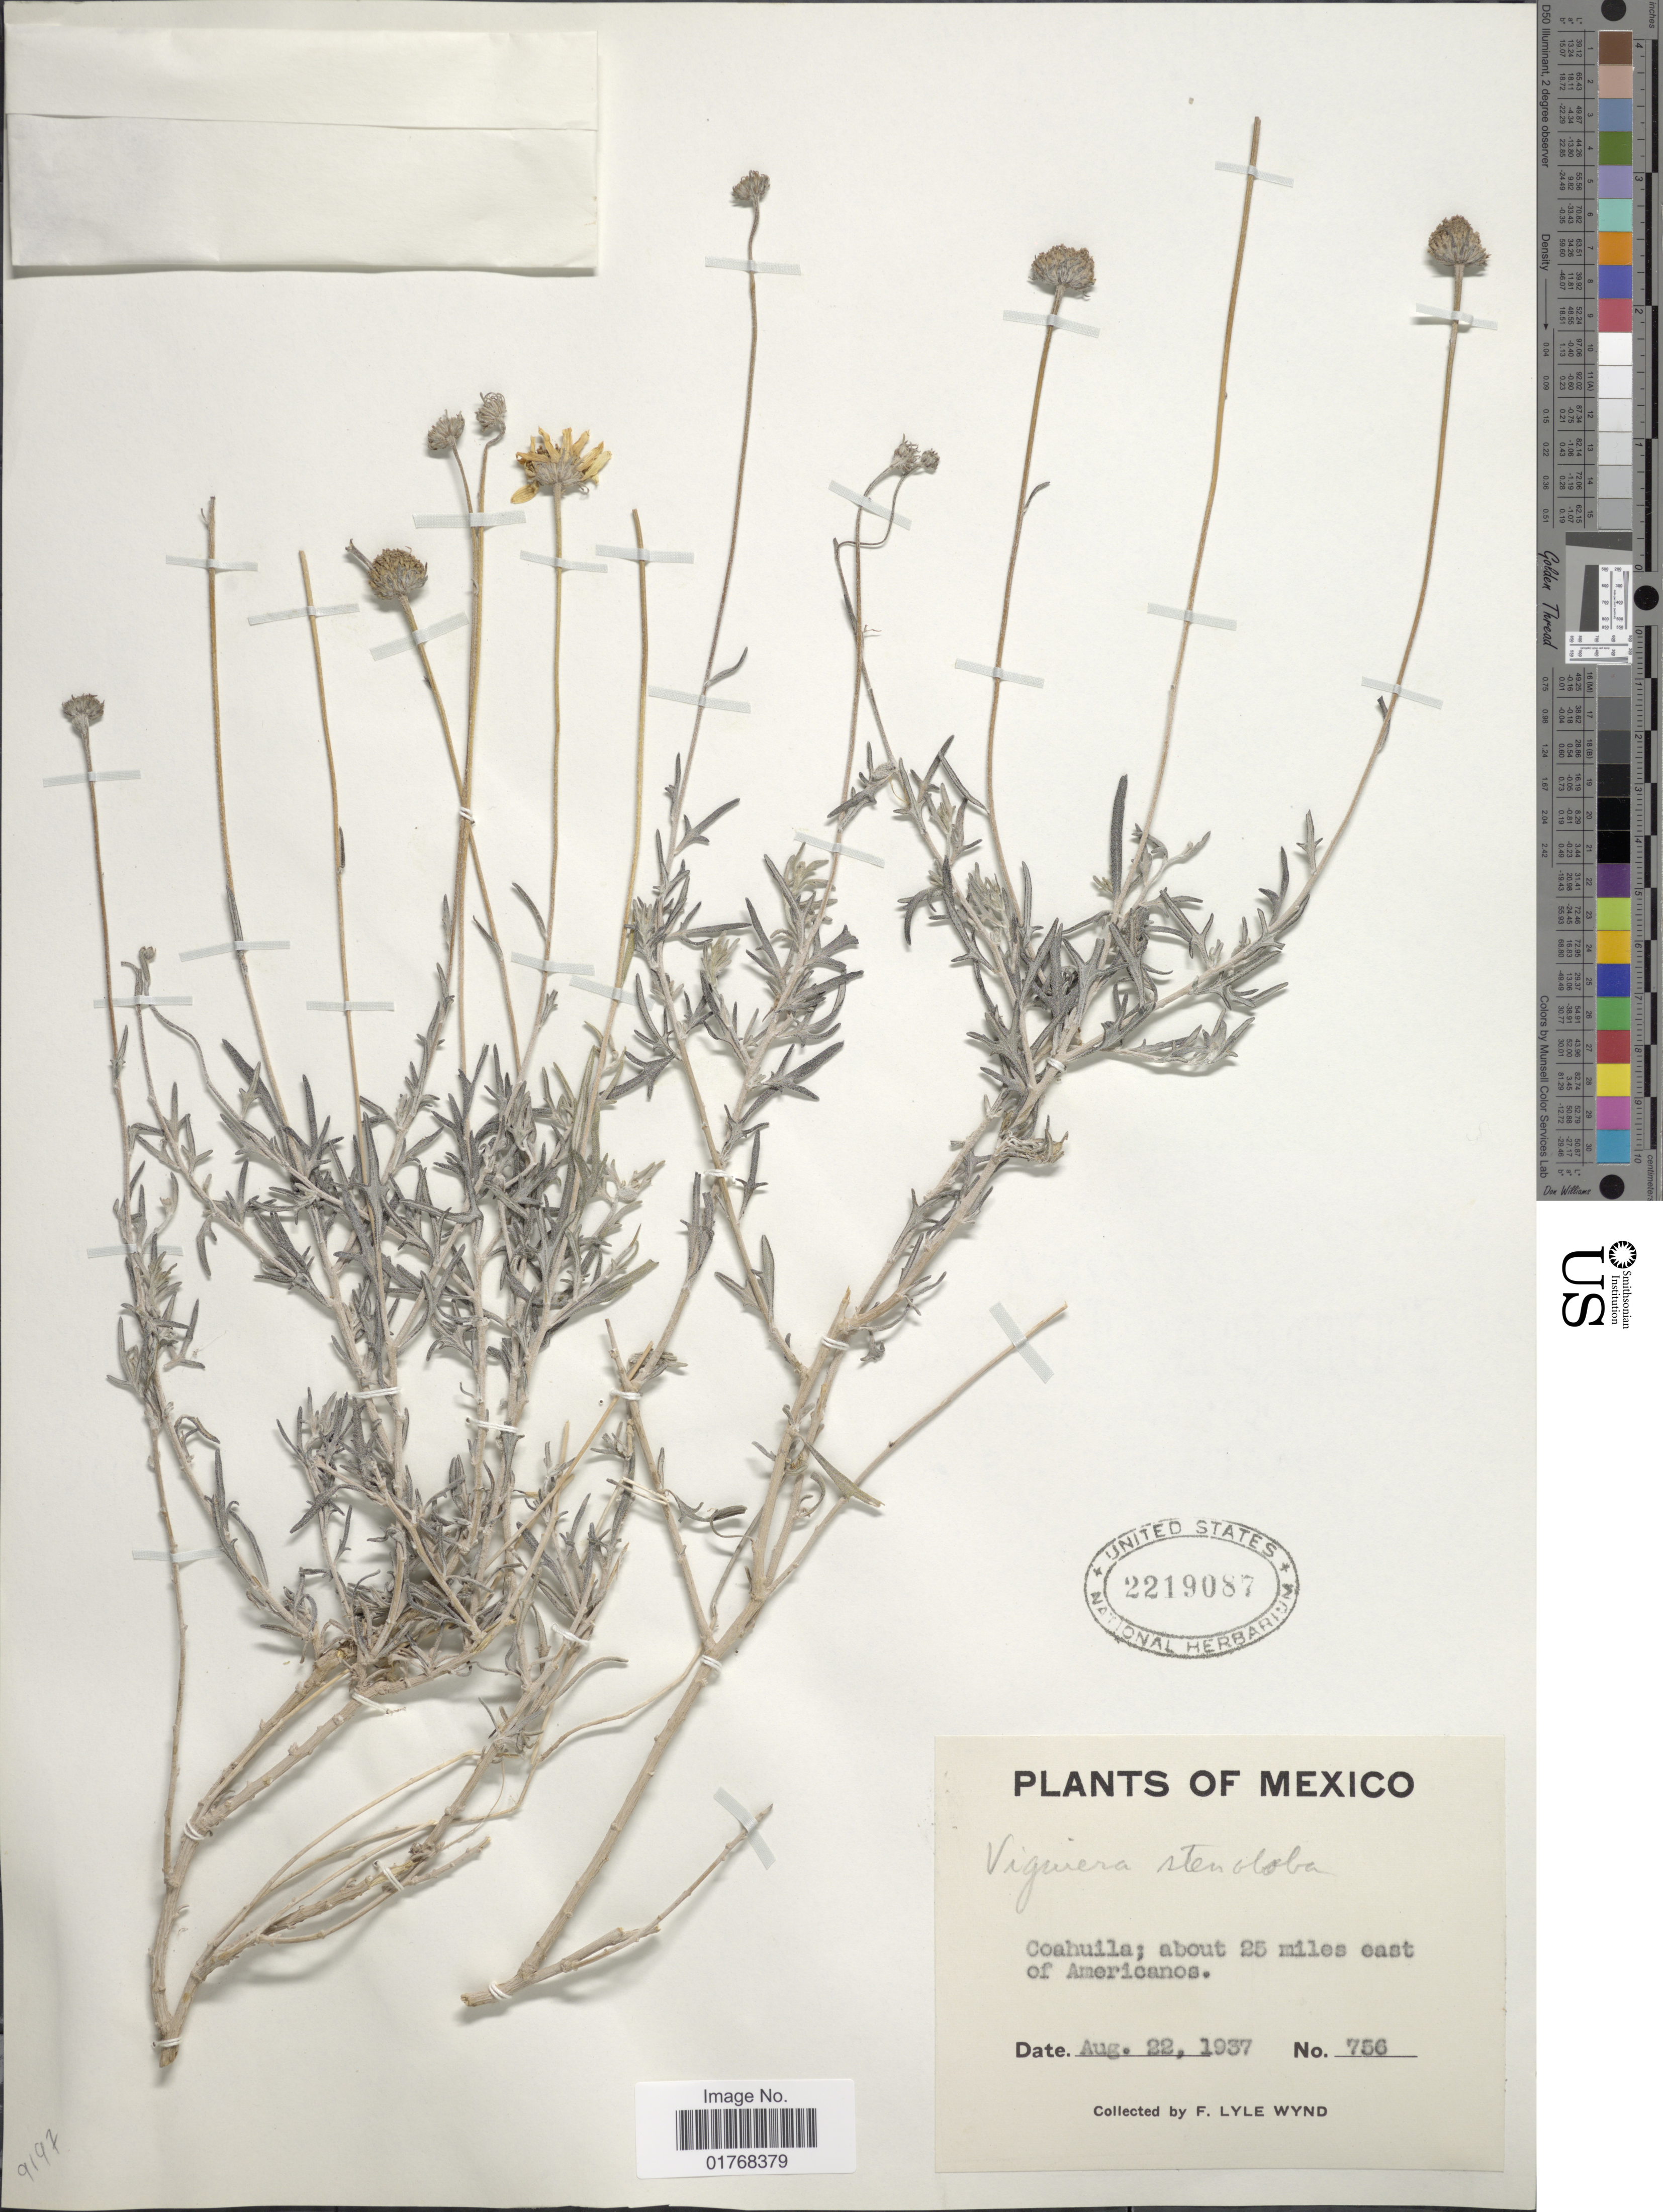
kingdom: Plantae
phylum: Tracheophyta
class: Magnoliopsida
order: Asterales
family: Asteraceae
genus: Viguiera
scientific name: Viguiera stenoloba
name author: S.F. Blake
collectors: F. L. Wynd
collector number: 756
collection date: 1937-08-22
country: Mexico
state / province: Coahuila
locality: About 25 miles east of Americanos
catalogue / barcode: US 2219087